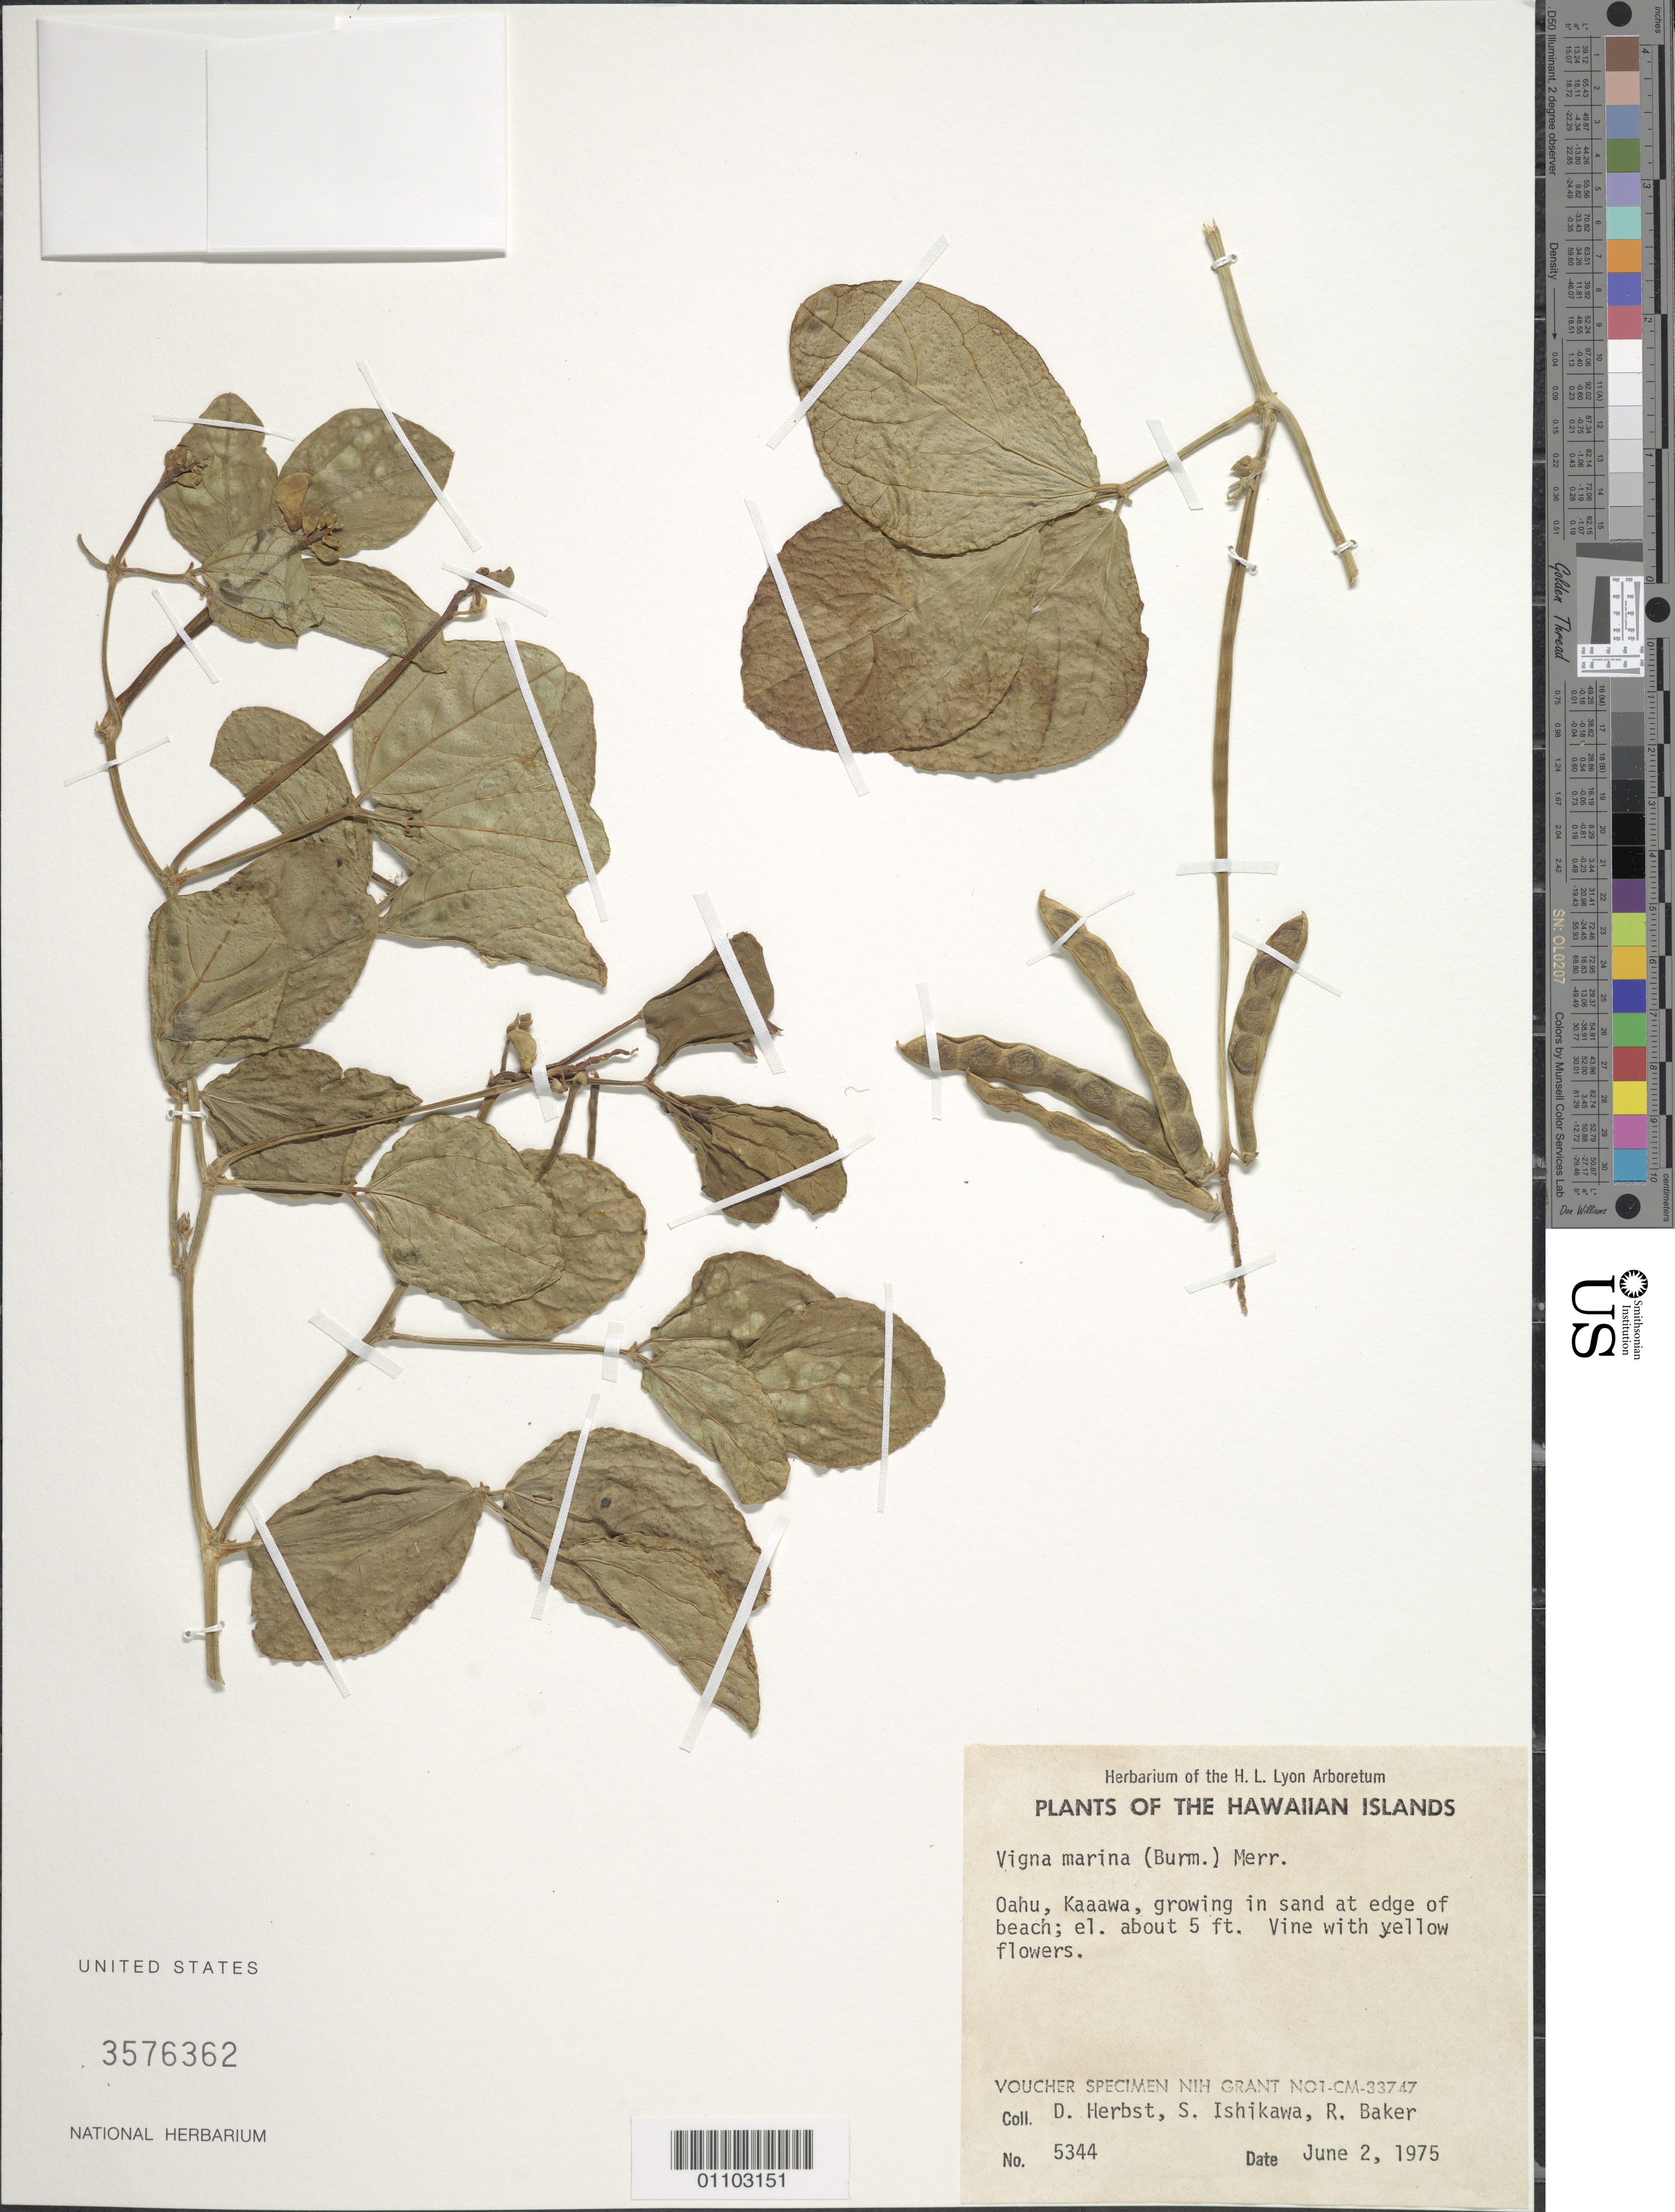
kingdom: Plantae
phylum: Tracheophyta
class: Magnoliopsida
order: Fabales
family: Fabaceae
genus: Vigna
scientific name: Vigna marina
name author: (Burm.) Merr.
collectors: D. R. Herbst, S. Ishikawa & R. Baker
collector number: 5344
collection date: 1975-06-02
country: United States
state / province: Hawaii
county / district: Honolulu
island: Oahu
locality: Kaaawa.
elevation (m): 2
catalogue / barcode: US 3576362